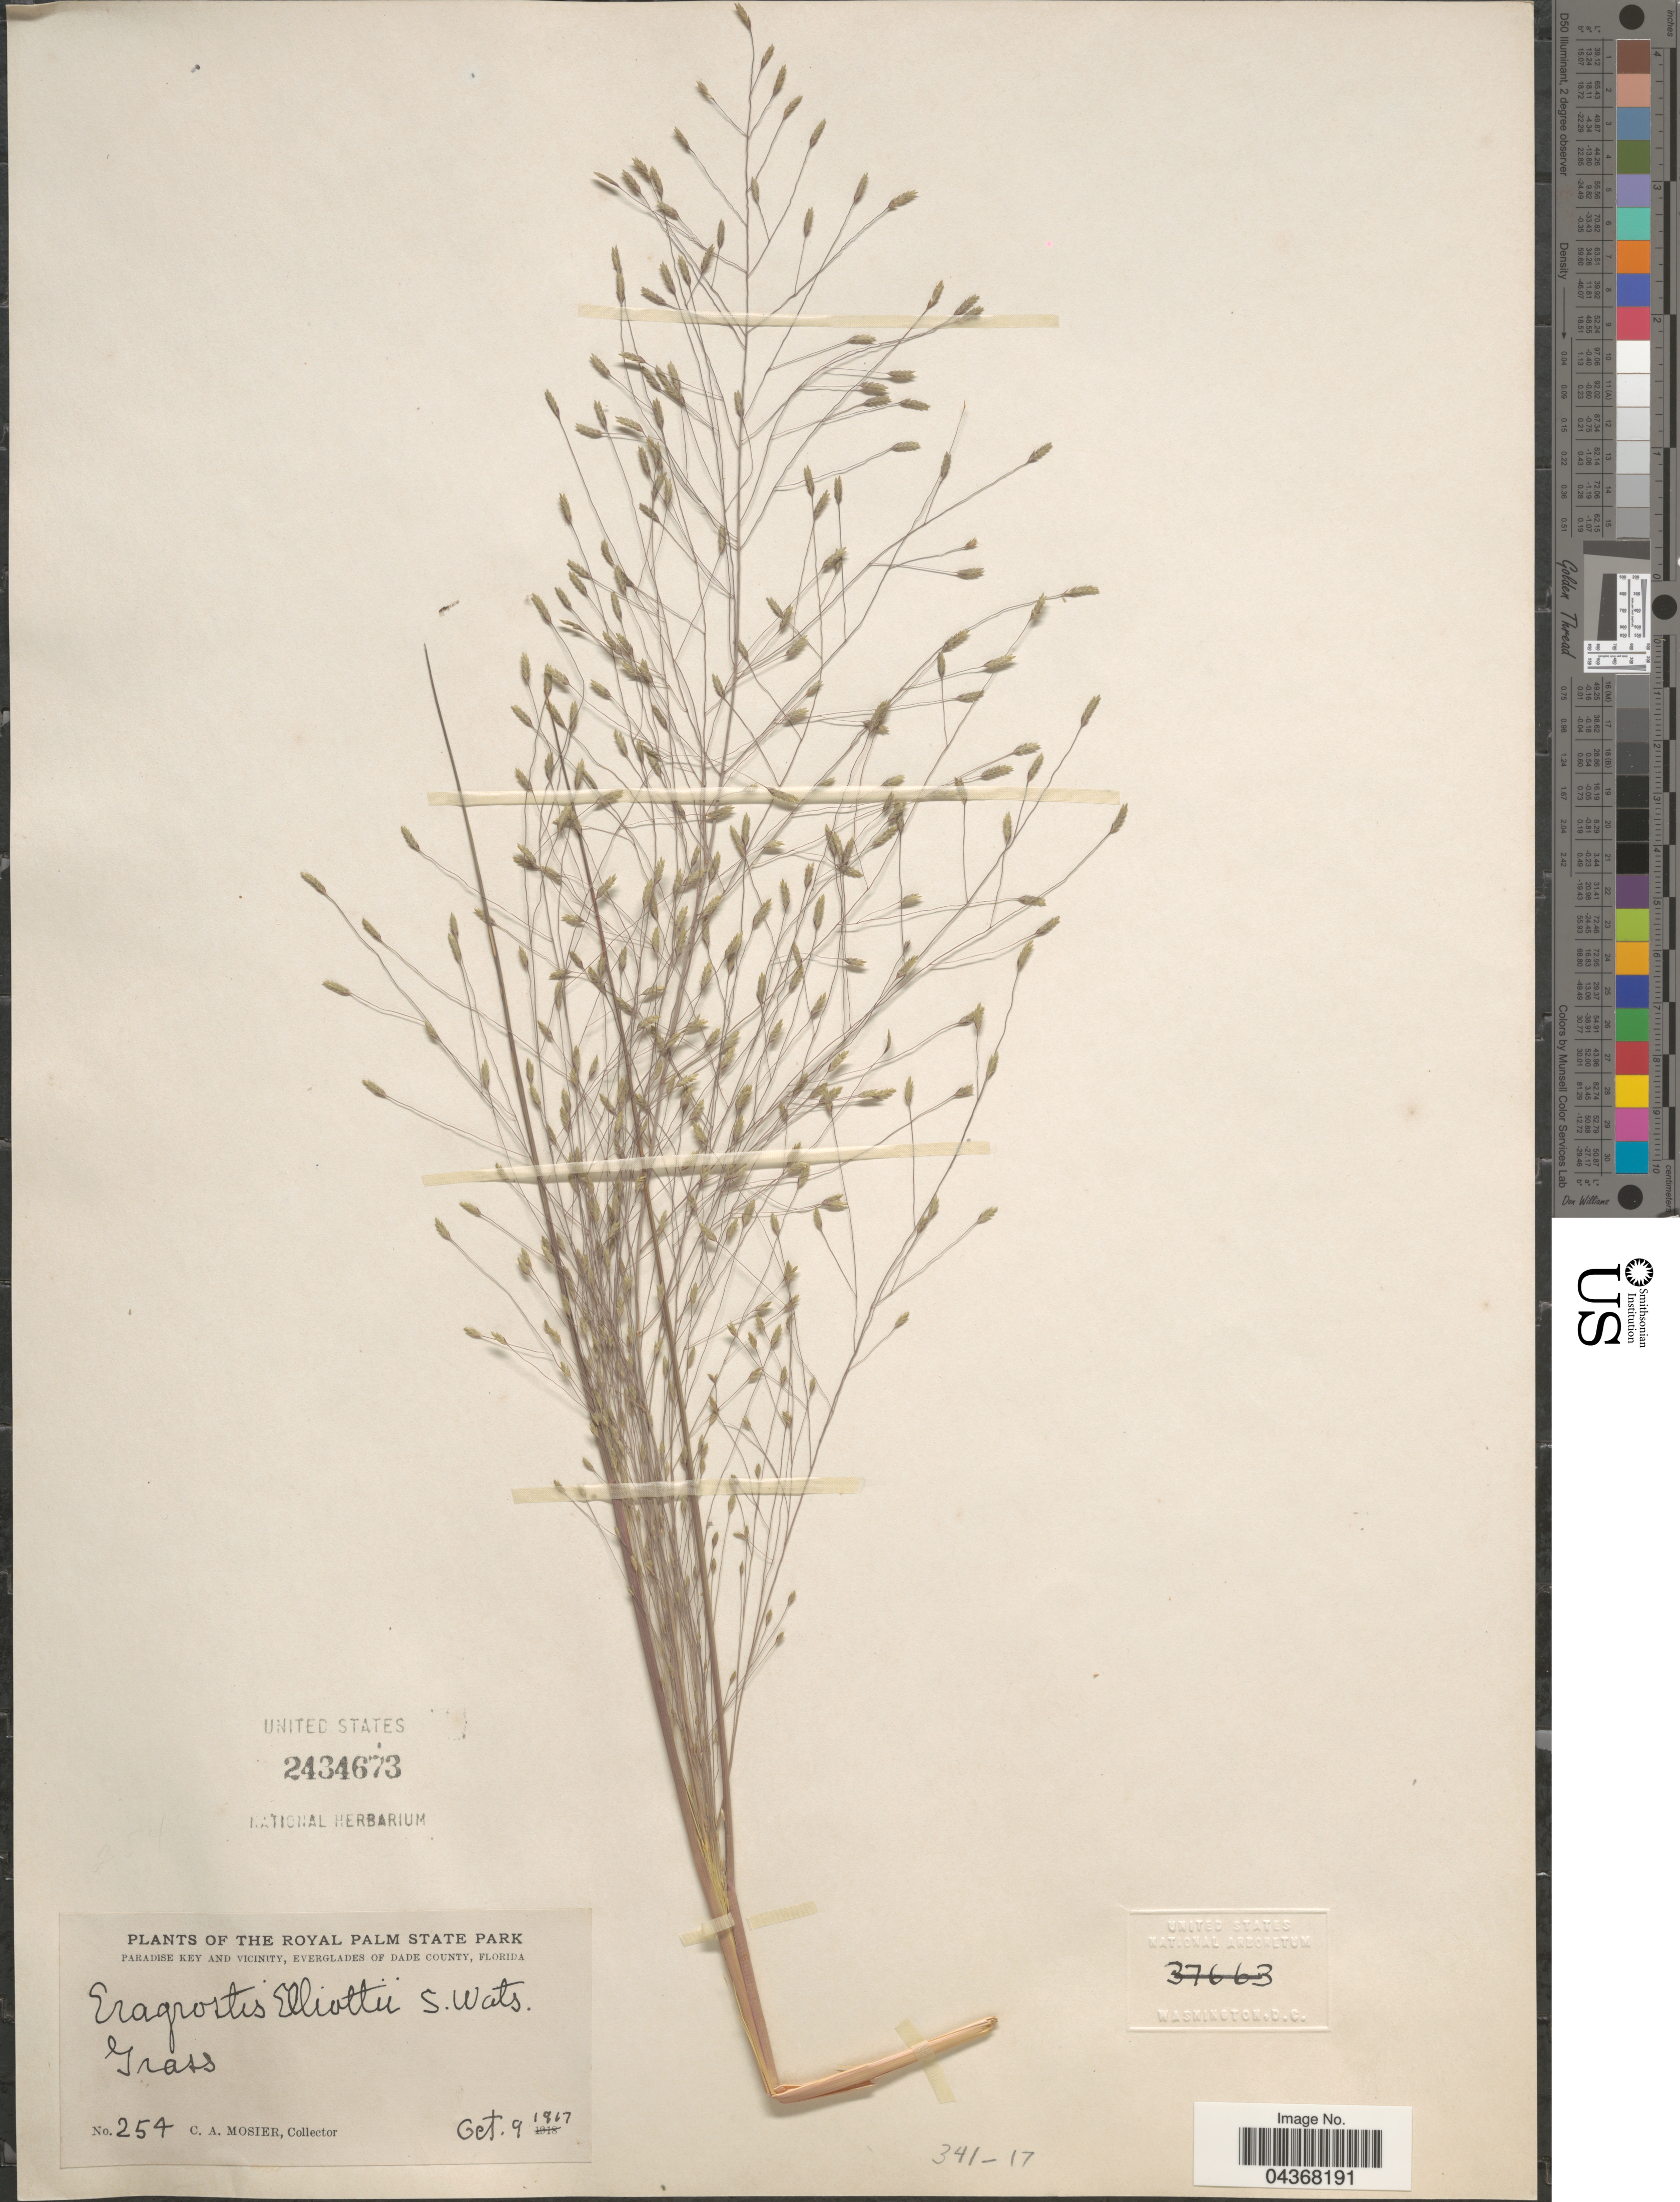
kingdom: Plantae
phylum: Tracheophyta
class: Liliopsida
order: Poales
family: Poaceae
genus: Eragrostis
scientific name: Eragrostis elliottii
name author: S. Watson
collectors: C. A. Mosier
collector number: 254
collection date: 1867-10-09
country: United States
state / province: Florida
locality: The Royal Palm State Park. Paradise Key and vicinity, Everglades of Dade County.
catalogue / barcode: US 2434673